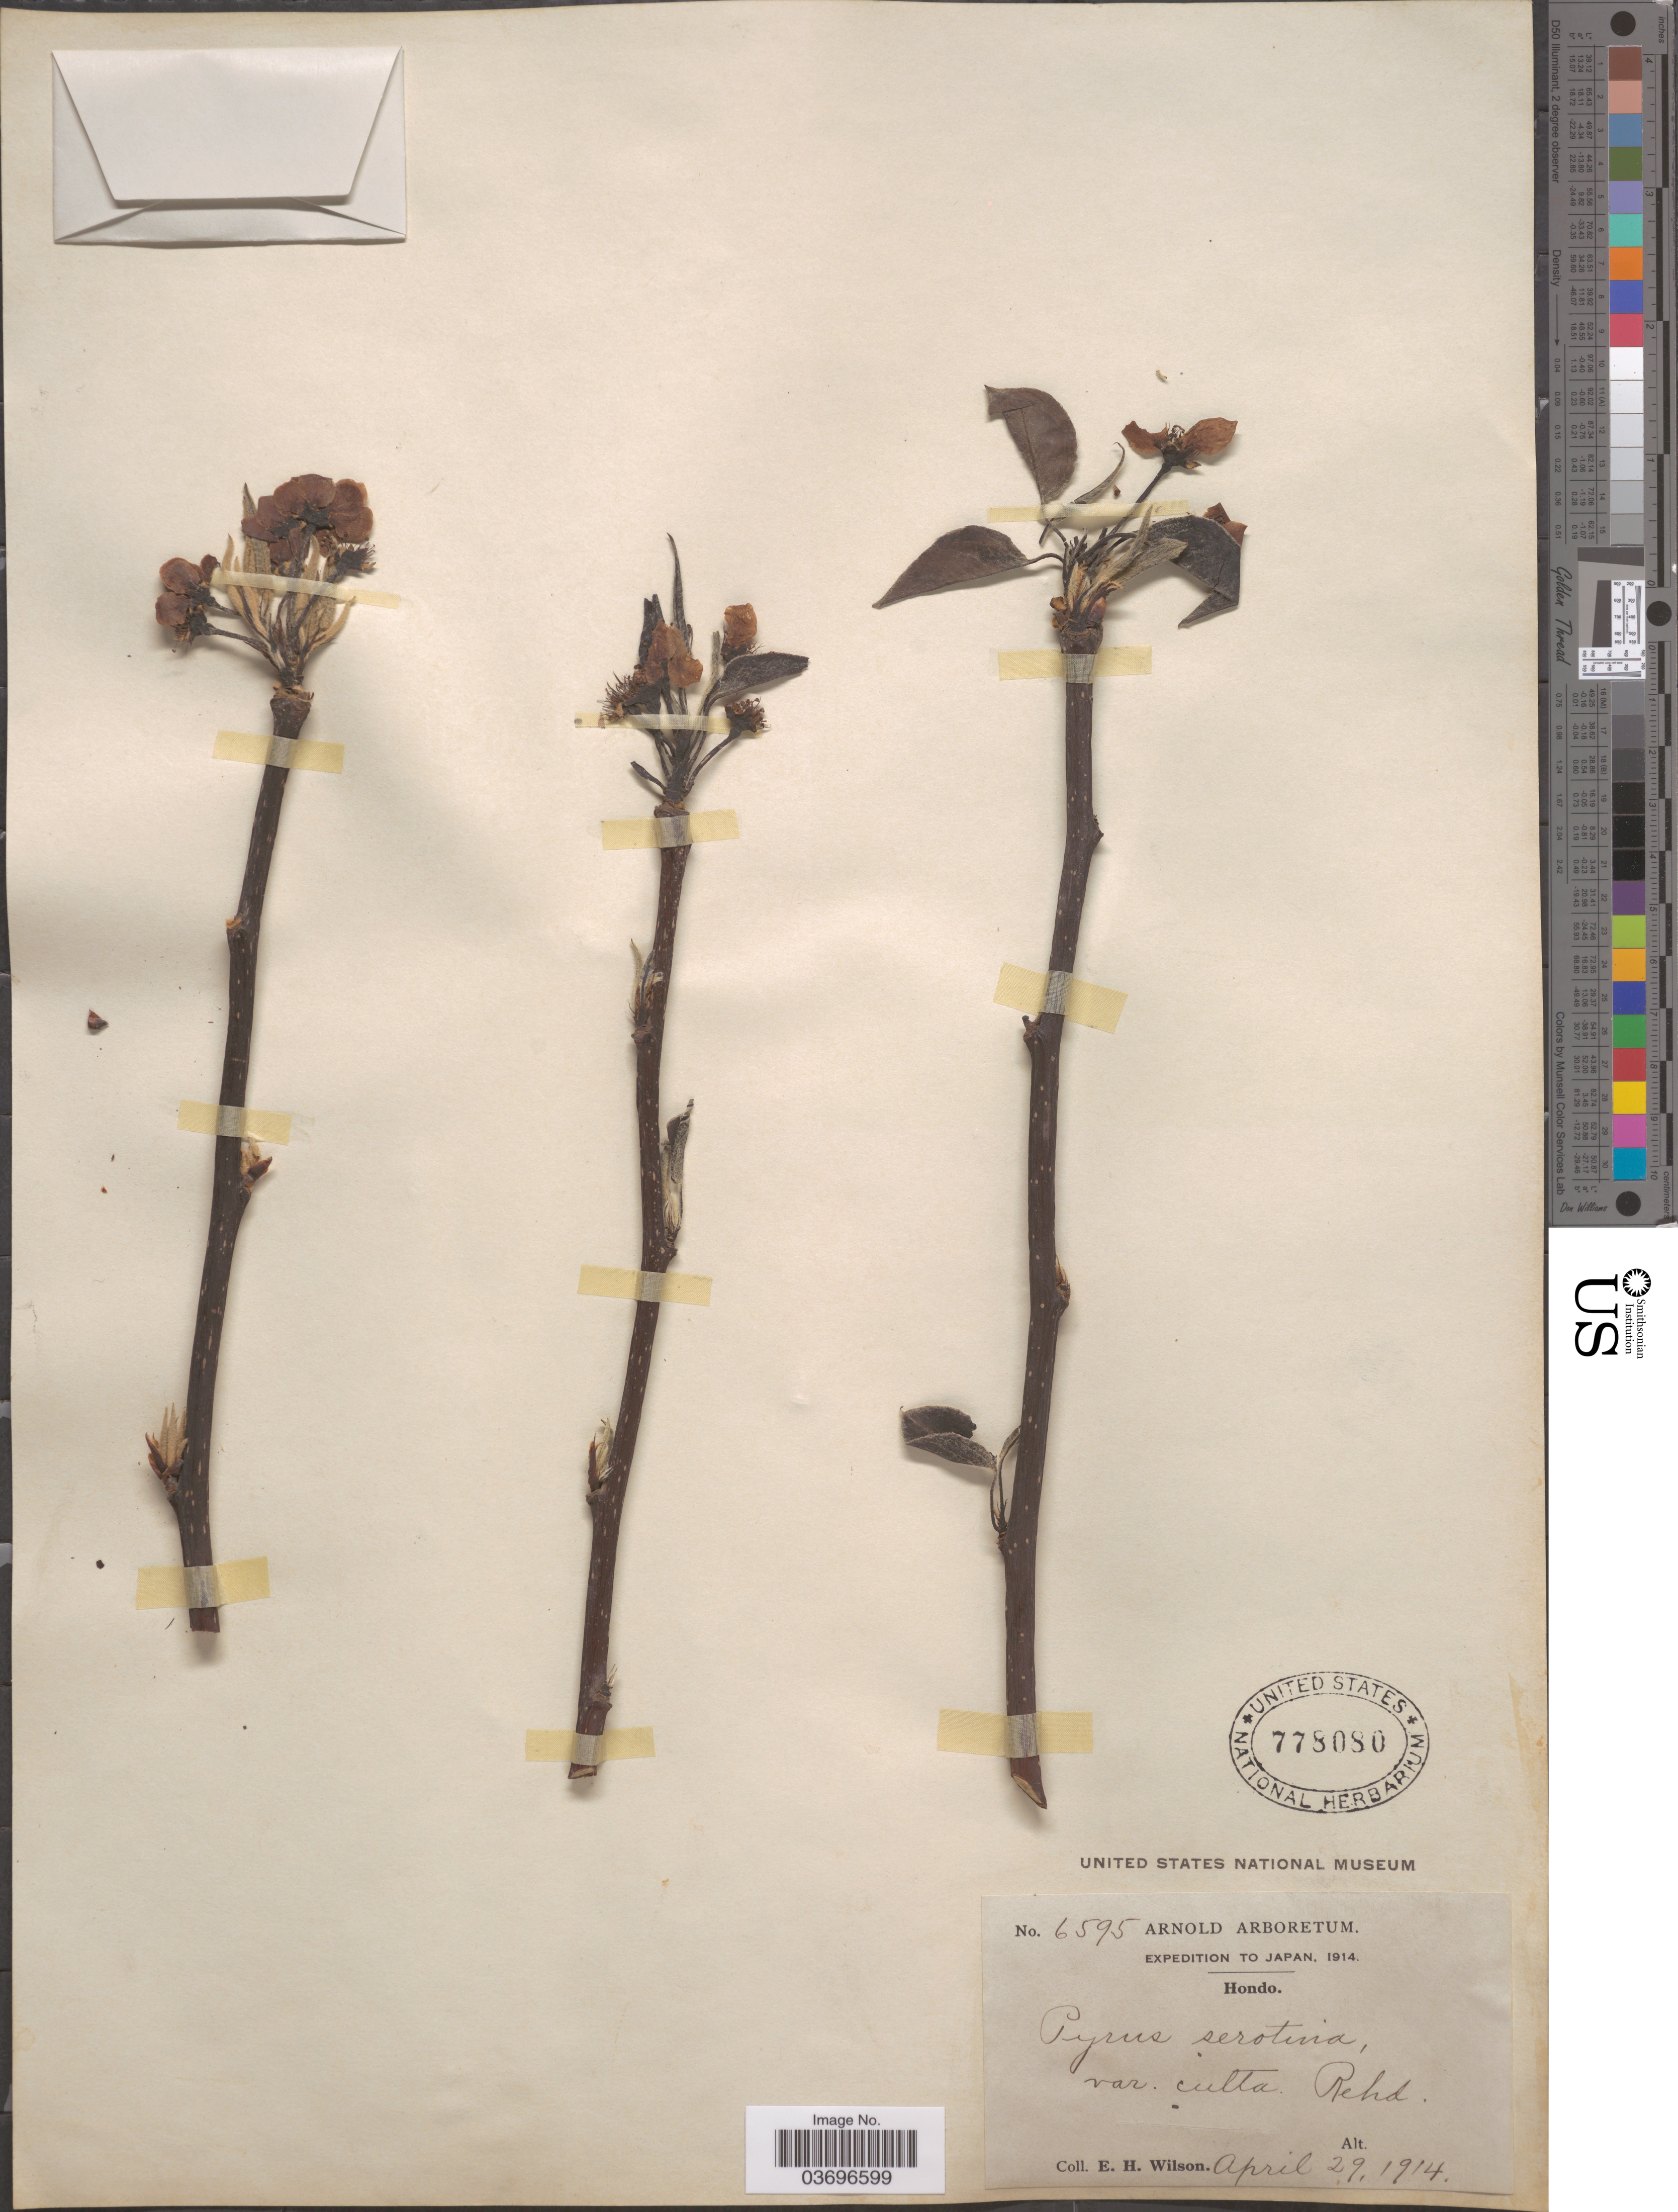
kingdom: Plantae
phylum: Tracheophyta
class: Magnoliopsida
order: Rosales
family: Rosaceae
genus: Pyrus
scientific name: Pyrus pyrifolia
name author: (Burm. f.) Nakai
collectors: E. Wilson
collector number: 6595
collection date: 1914-04-29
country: Japan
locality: Hondo.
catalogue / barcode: US 778080